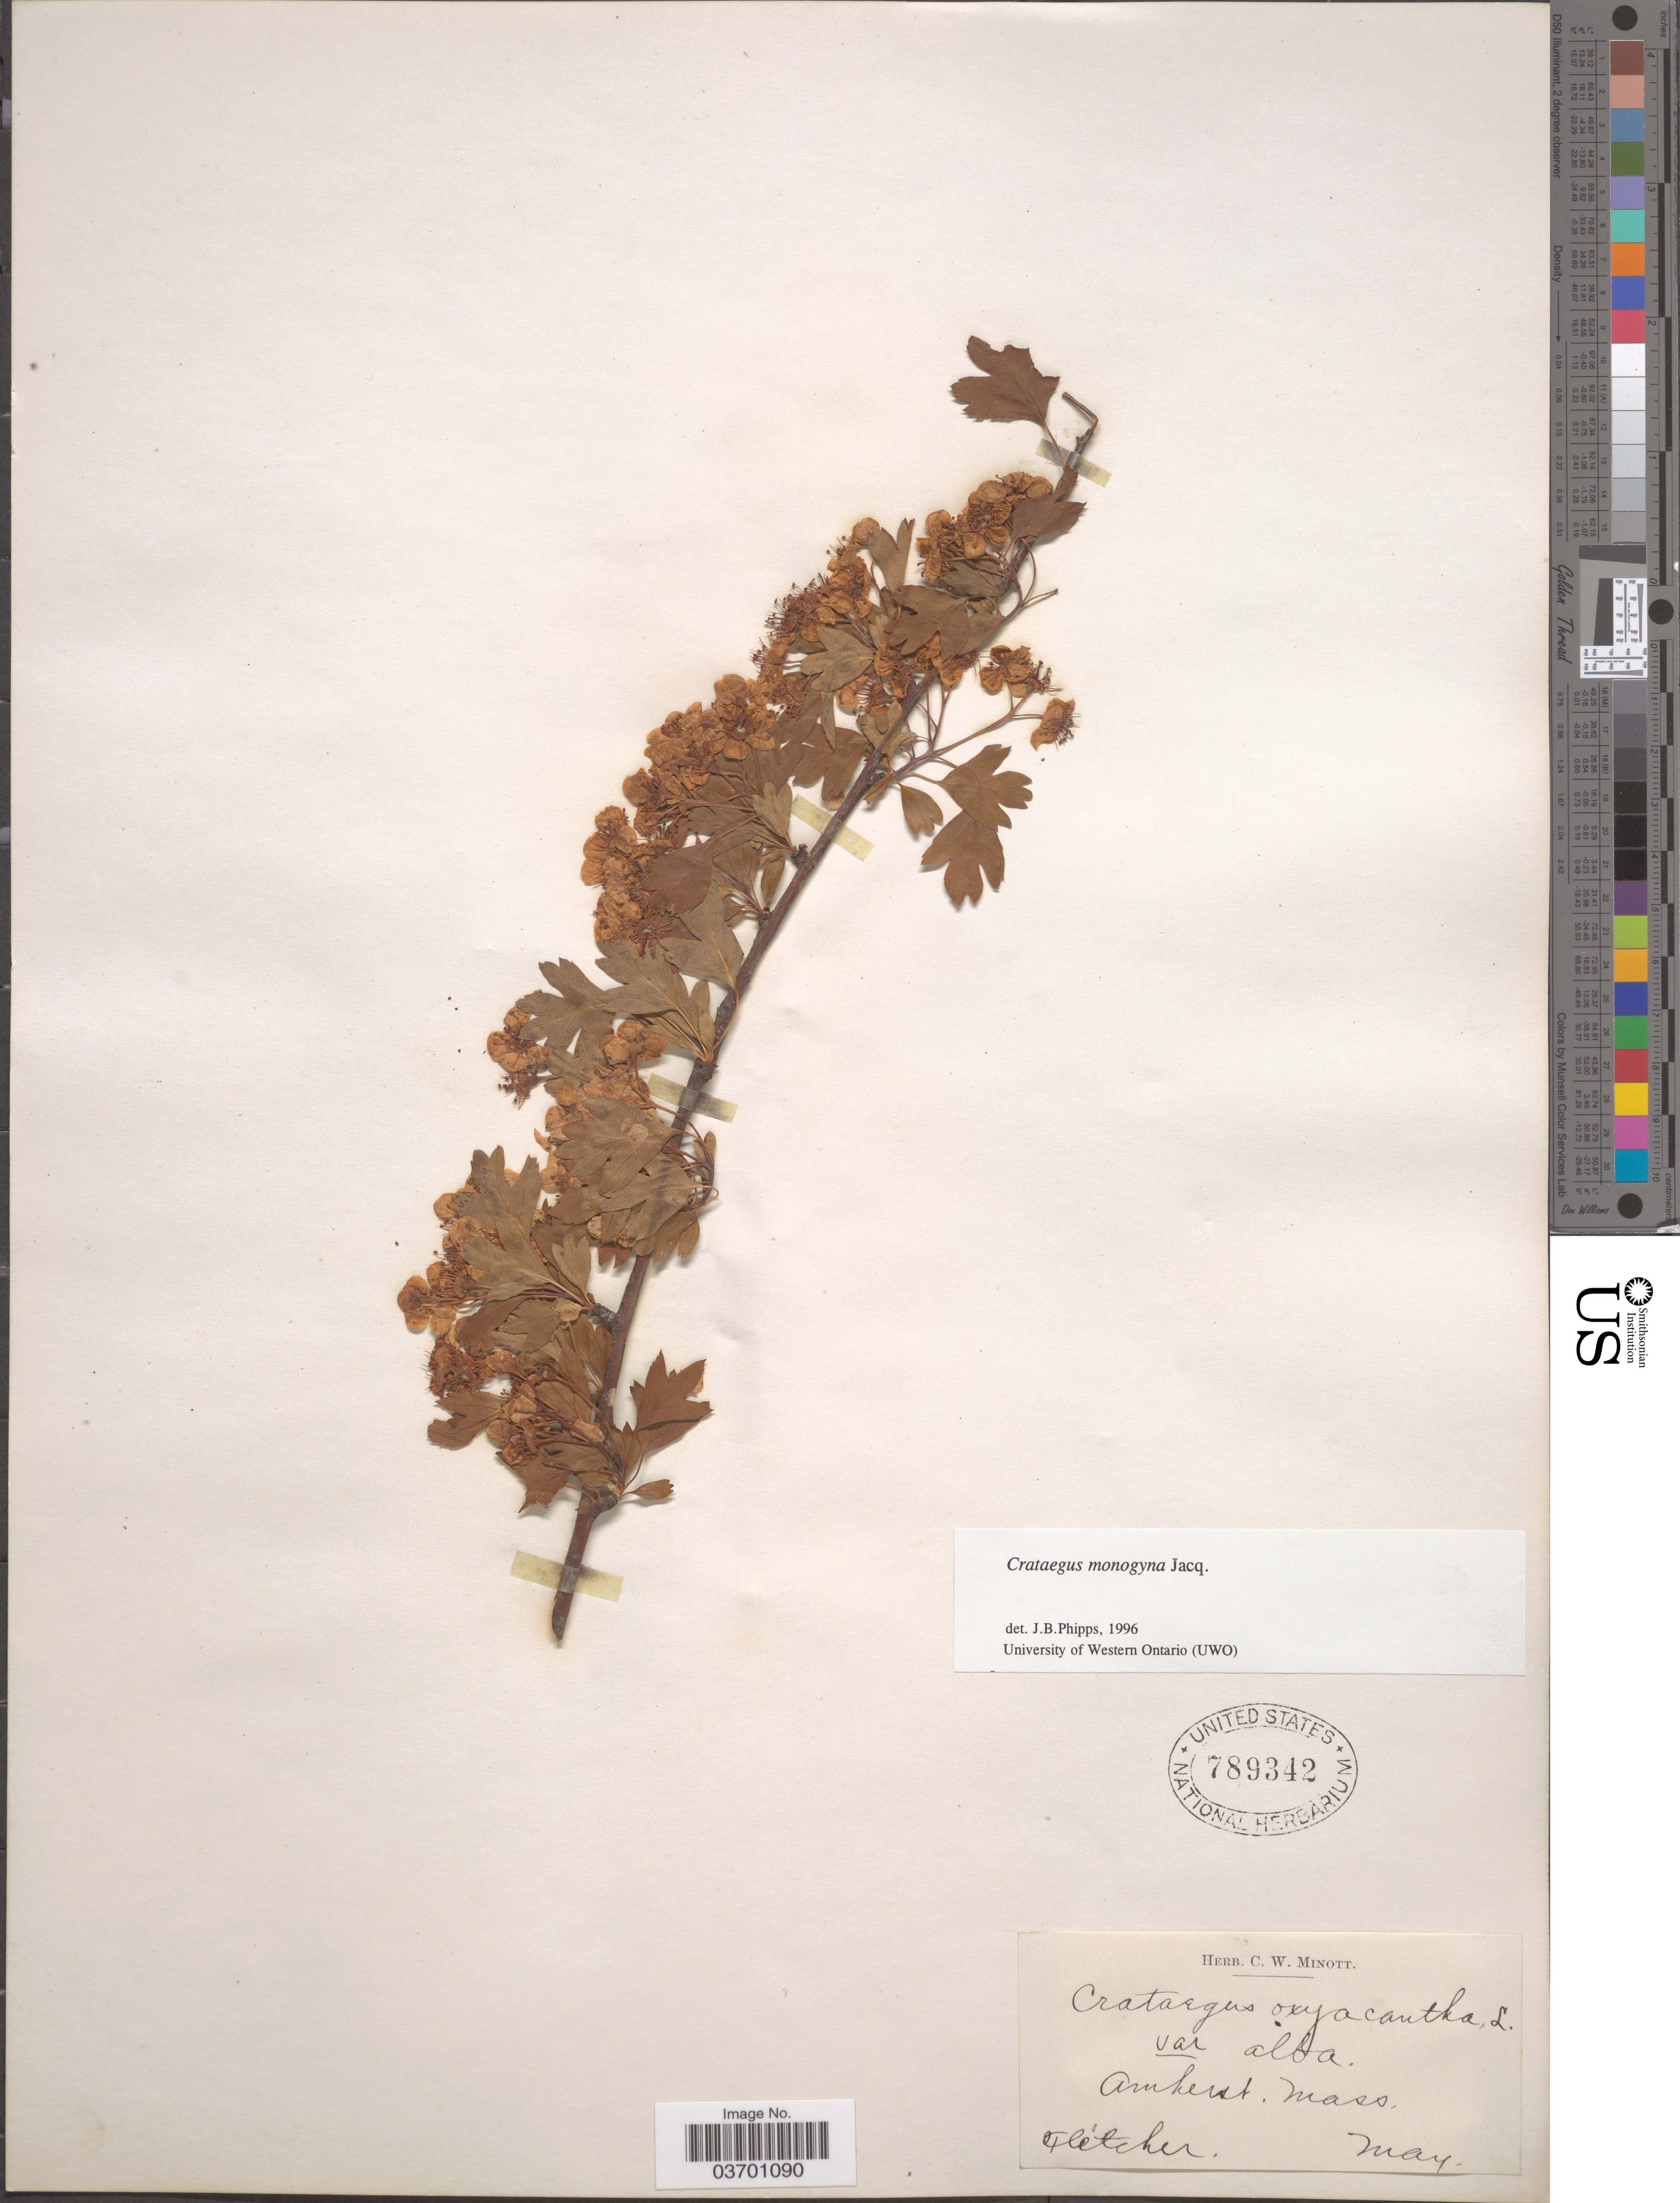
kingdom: Plantae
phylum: Tracheophyta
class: Magnoliopsida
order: Rosales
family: Rosaceae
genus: Crataegus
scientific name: Crataegus monogyna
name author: Lindin.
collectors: -. Fletcher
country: United States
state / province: Massachusetts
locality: Amherst.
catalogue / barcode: US 789342